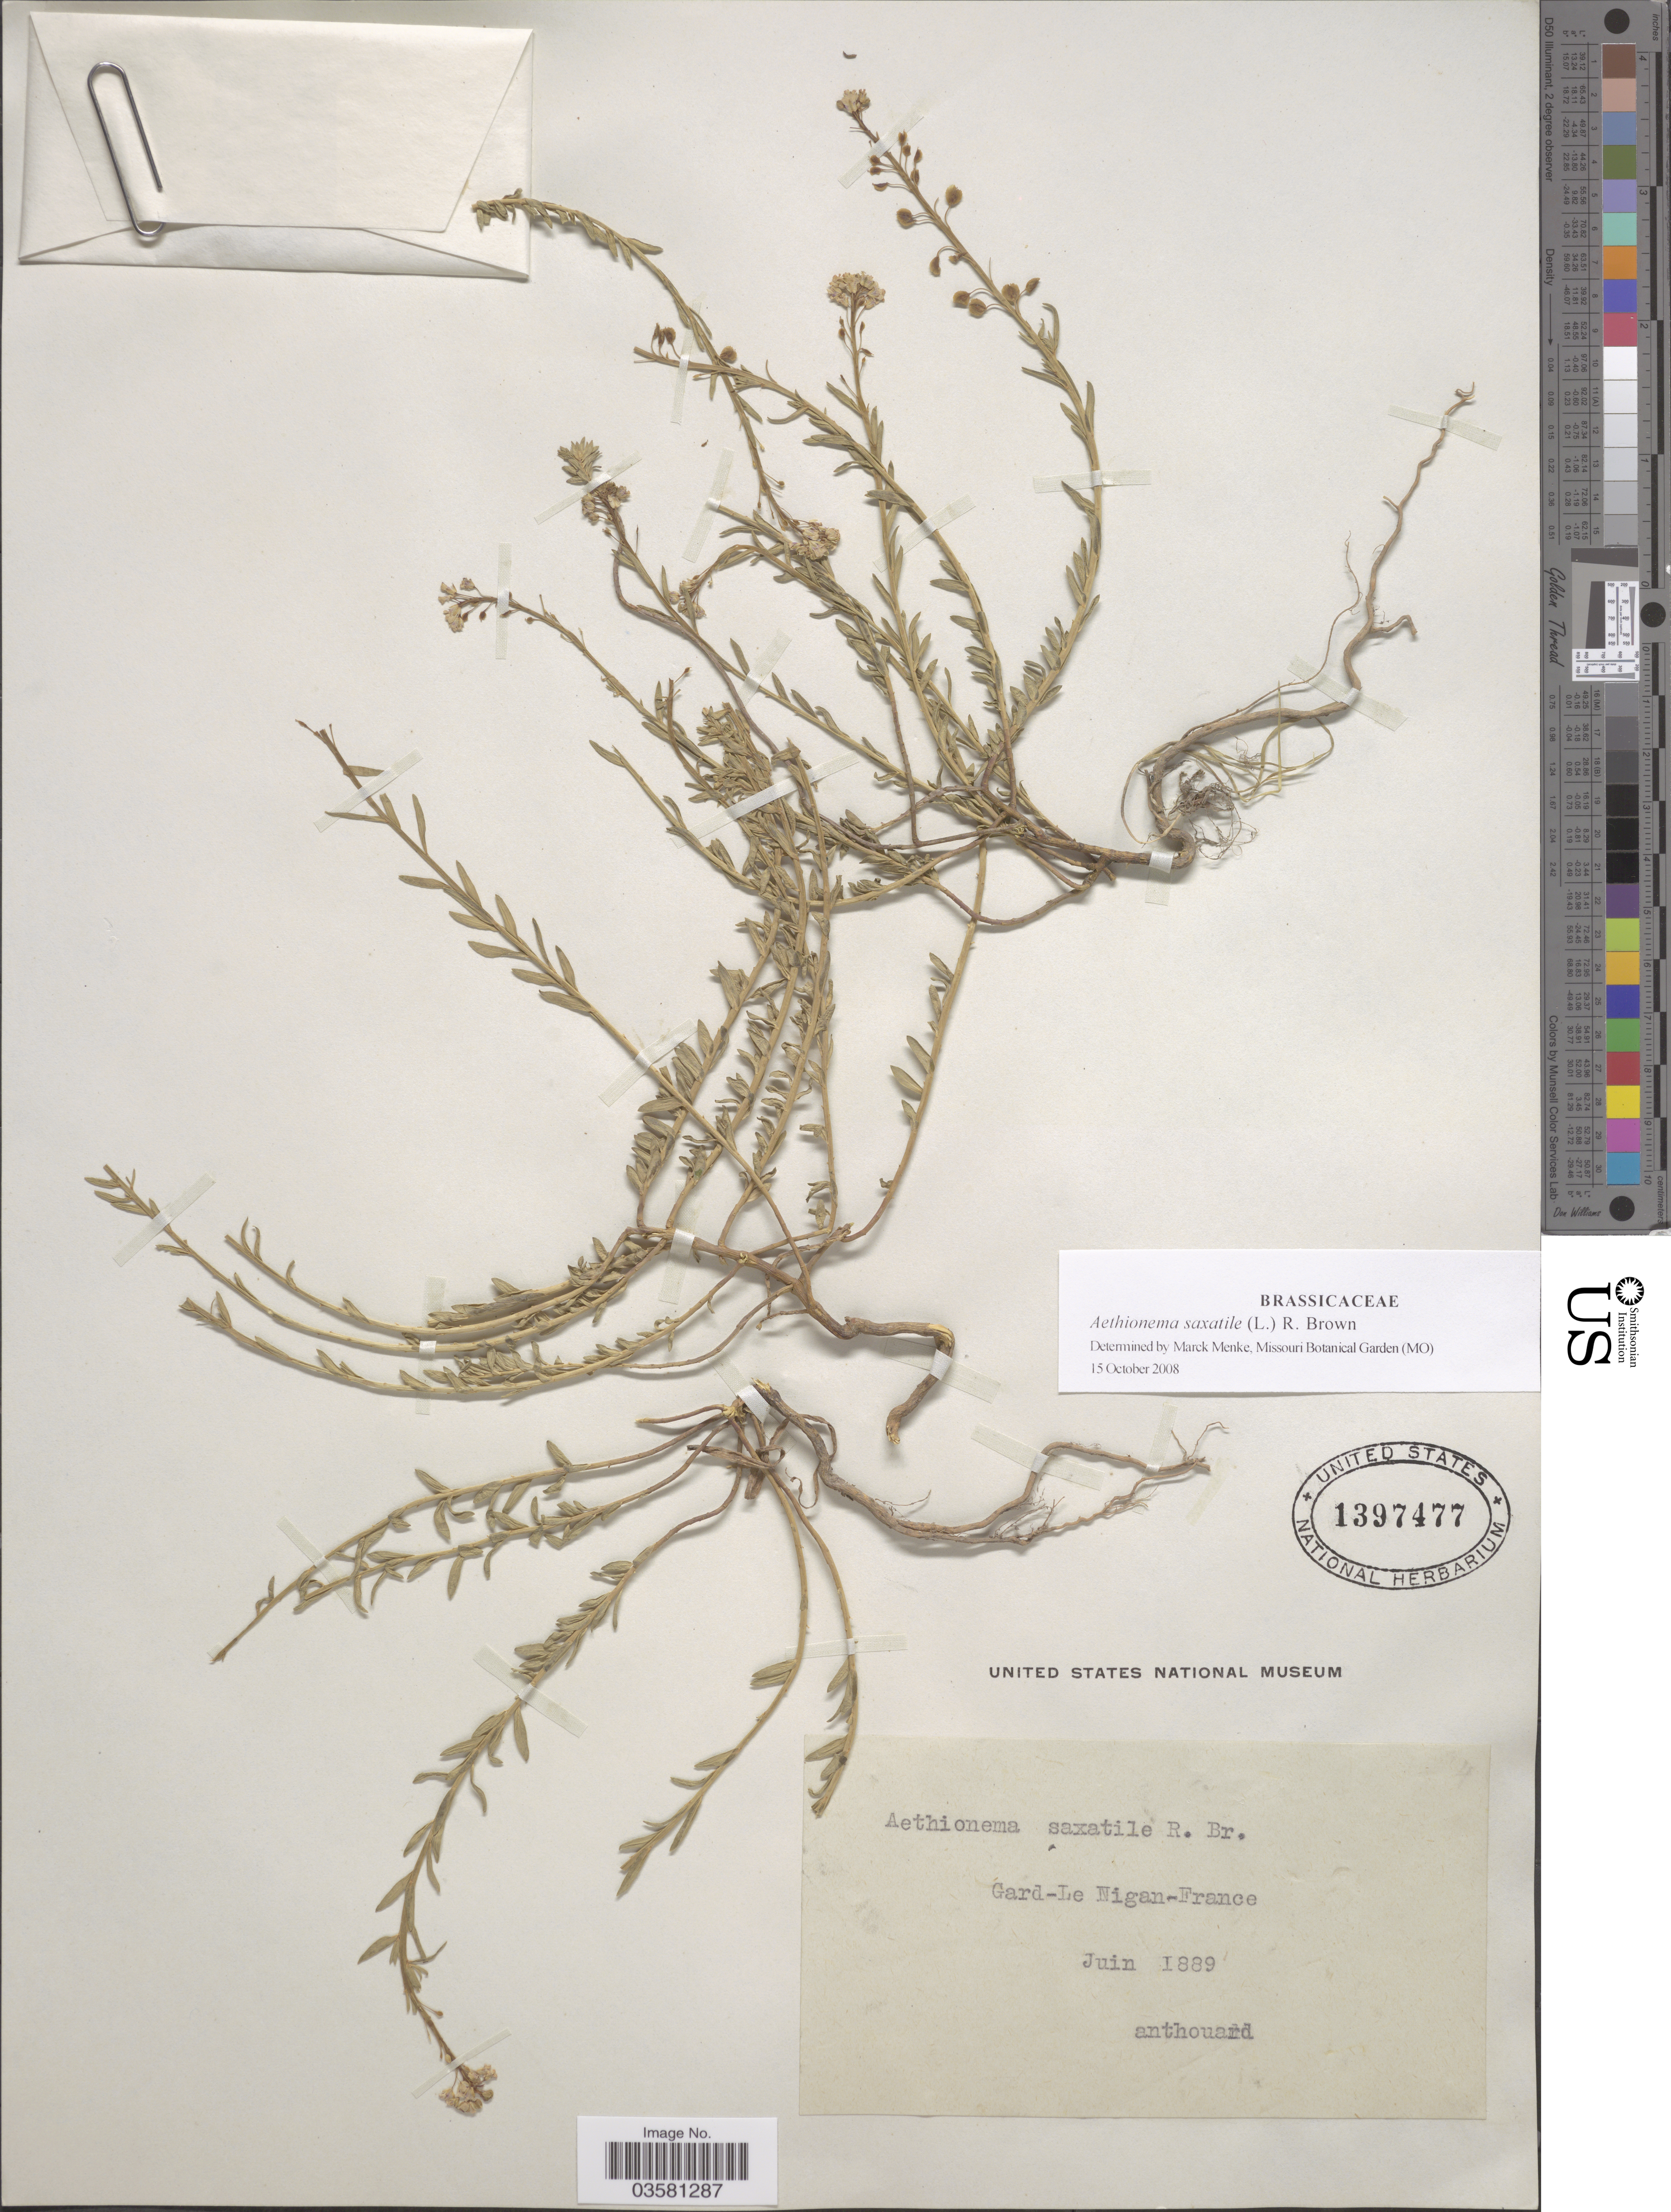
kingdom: Plantae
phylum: Tracheophyta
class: Magnoliopsida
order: Brassicales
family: Brassicaceae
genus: Aethionema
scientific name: Aethionema saxatile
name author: (L.) W.T. Aiton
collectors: Anthouard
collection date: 1889-08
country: France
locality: Gard-Le Nigan-France.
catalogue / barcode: US 1397477